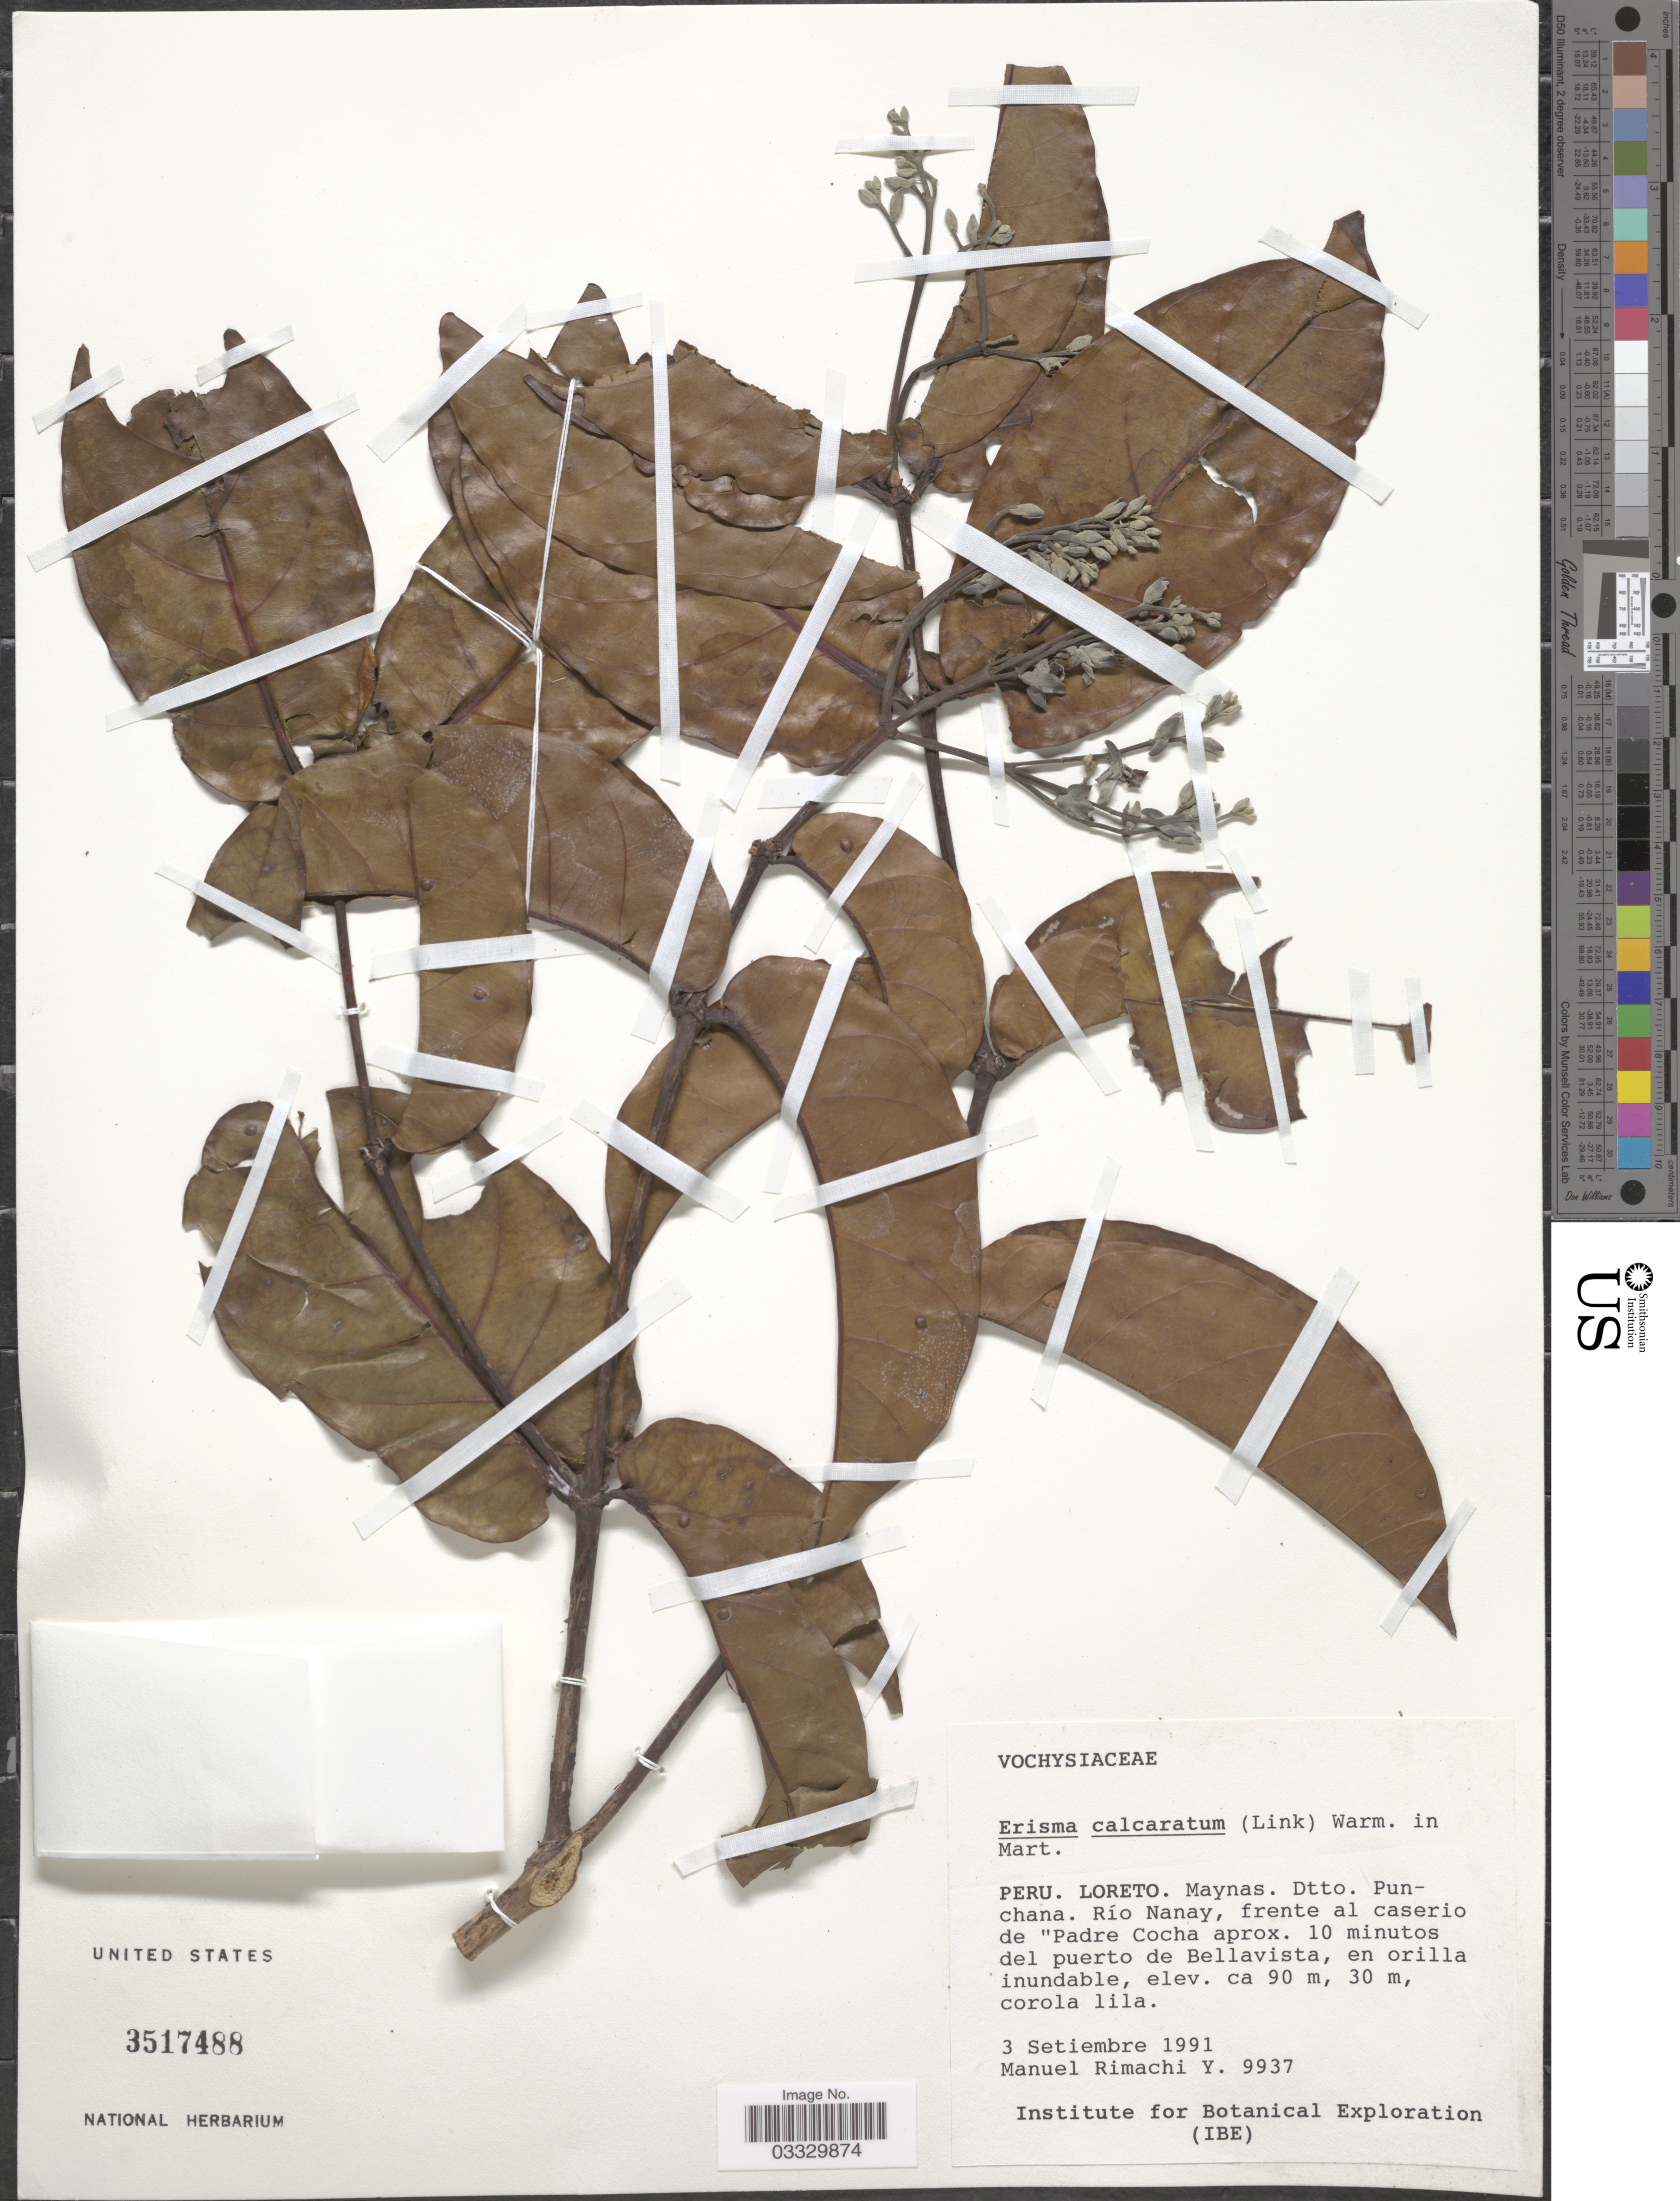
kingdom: Plantae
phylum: Tracheophyta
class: Magnoliopsida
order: Myrtales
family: Vochysiaceae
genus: Erisma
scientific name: Erisma calcaratum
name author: (Link) Warm.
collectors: M. Rimachi Y.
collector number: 9937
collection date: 1991-09-03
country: Peru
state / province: Loreto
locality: Maynas. Dtto. Punchana. Río Nanay, frente al caserio de Padre Cocha aprox. 10 minutos del puerto de Bellavista, en orilla inundable.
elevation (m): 90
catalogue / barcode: US 3517488